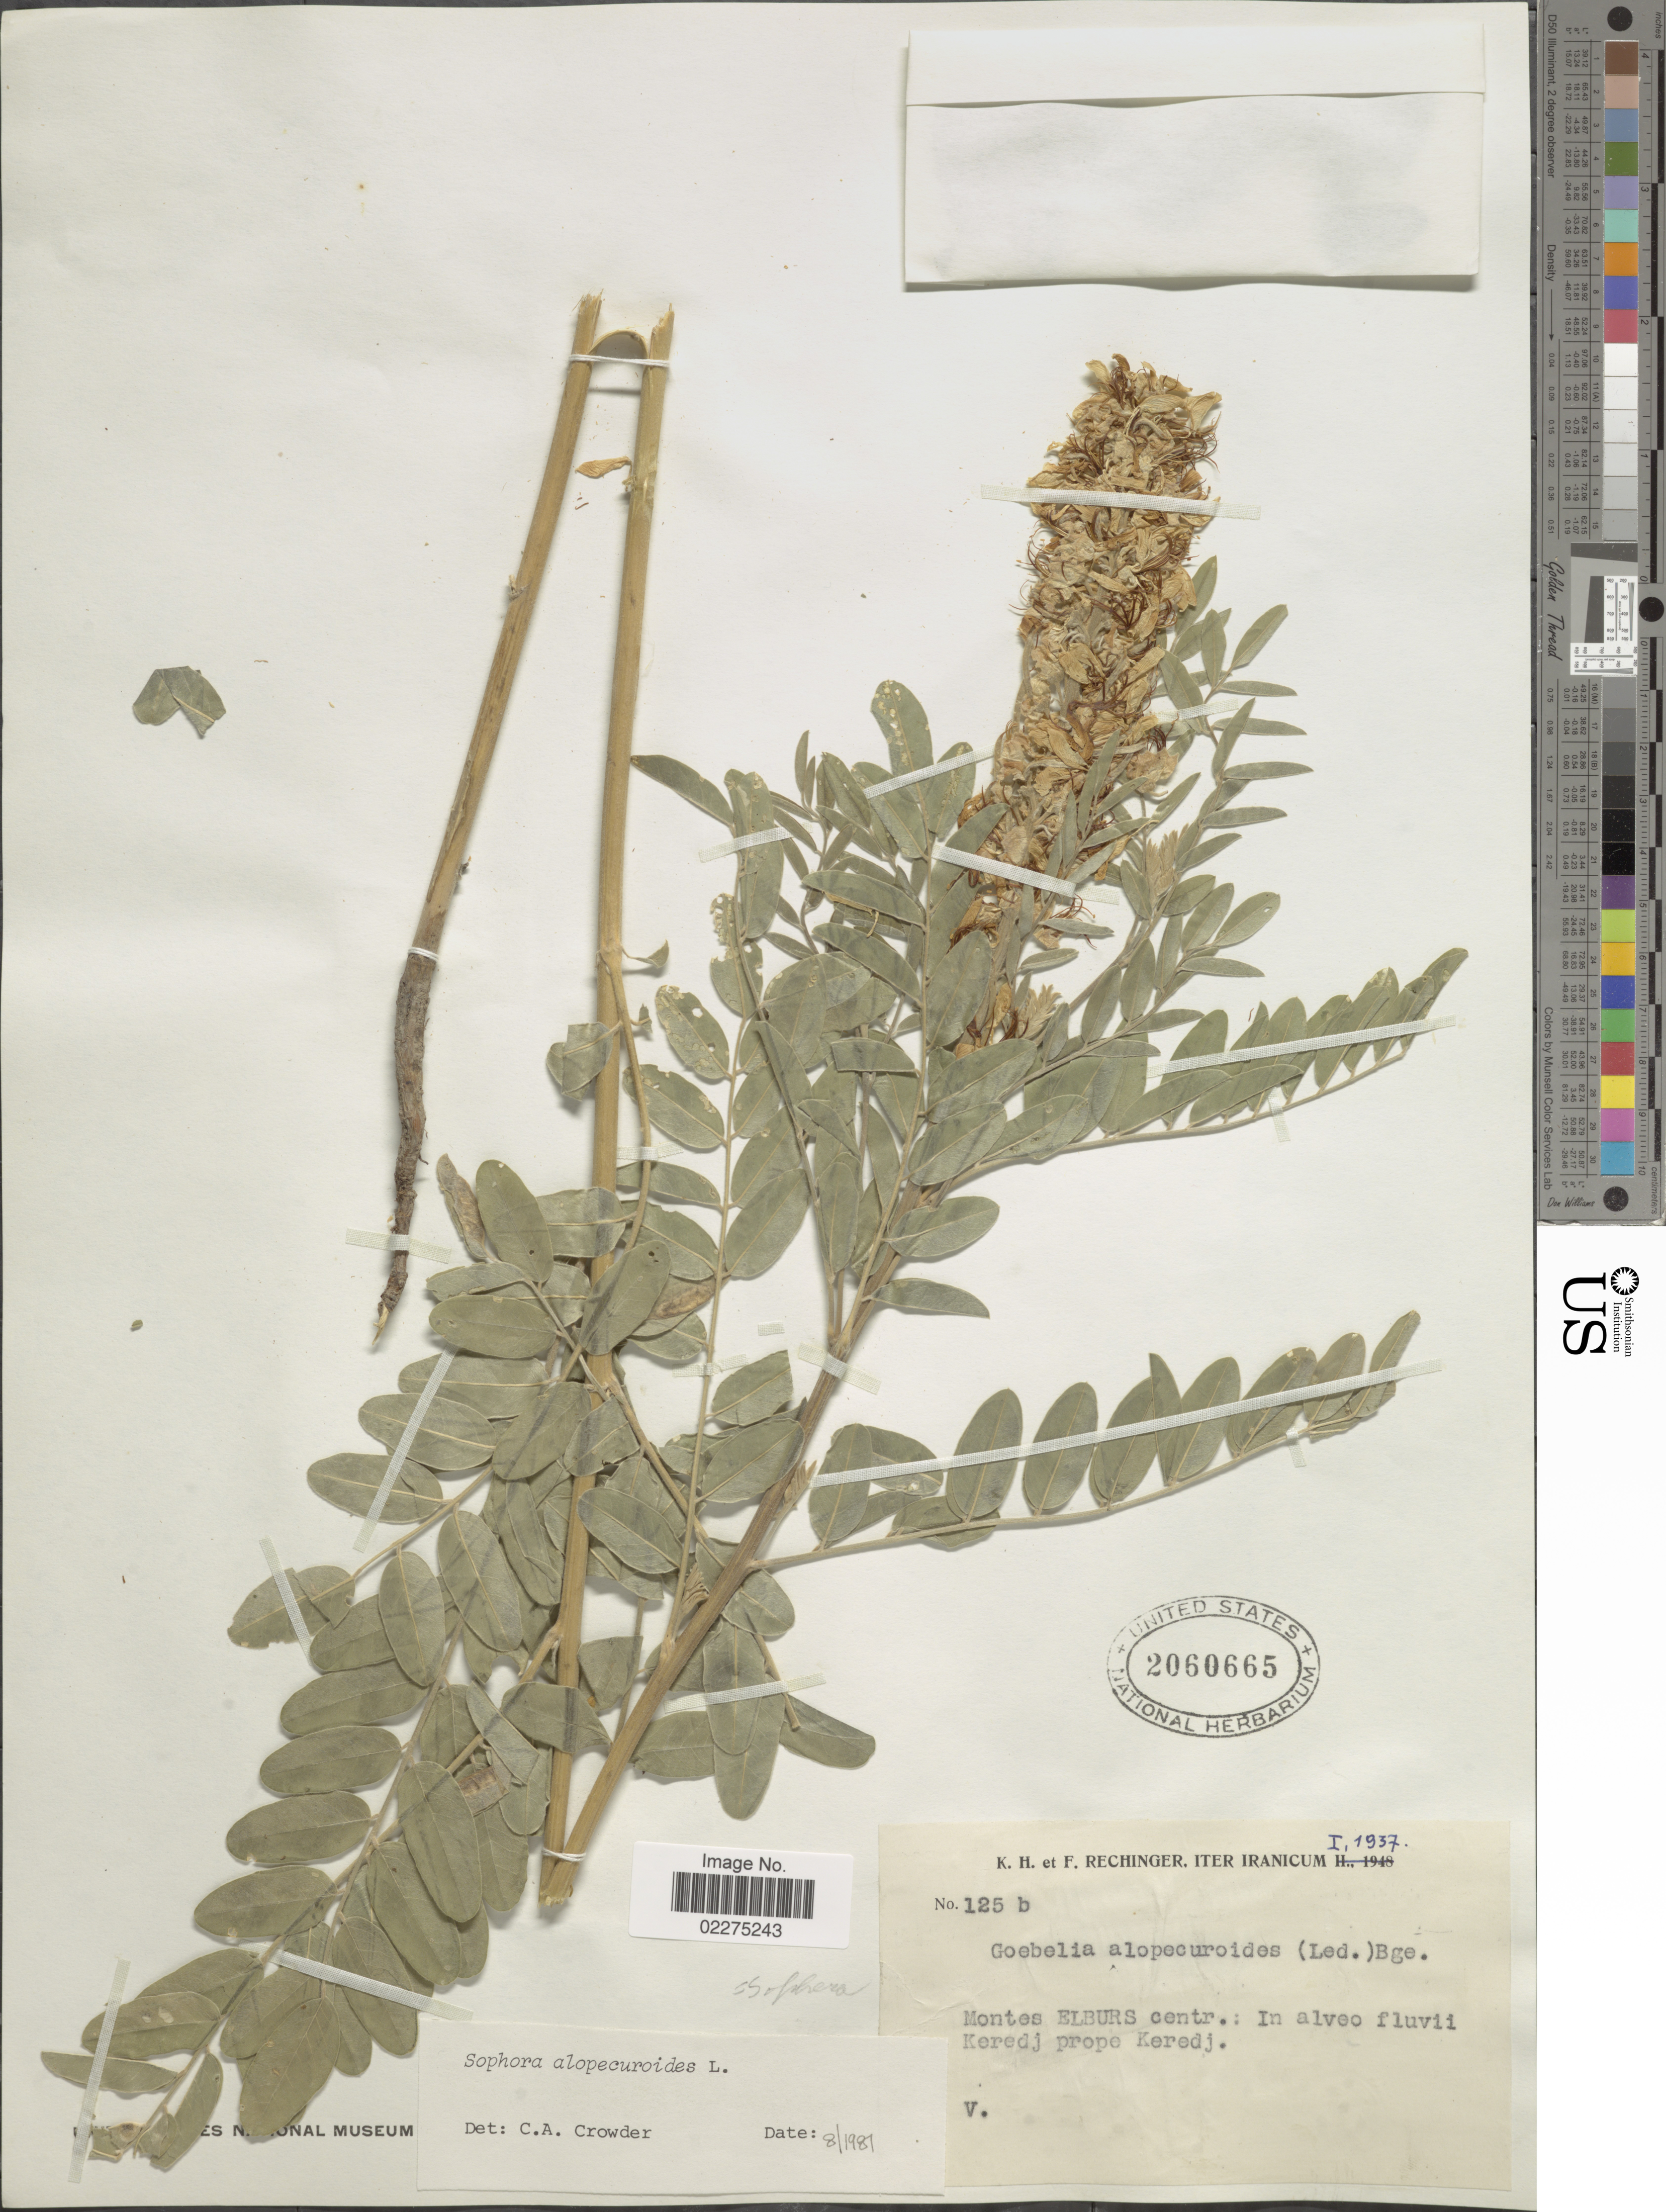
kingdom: Plantae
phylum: Tracheophyta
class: Magnoliopsida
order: Fabales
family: Fabaceae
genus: Sophora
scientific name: Sophora alopecuroides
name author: L.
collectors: K. H. Rechinger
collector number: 125b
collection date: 1937-01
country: Iran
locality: Montes Elburs centr.: In alveo fluvii Keredj prope Keredj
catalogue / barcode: US 2060665